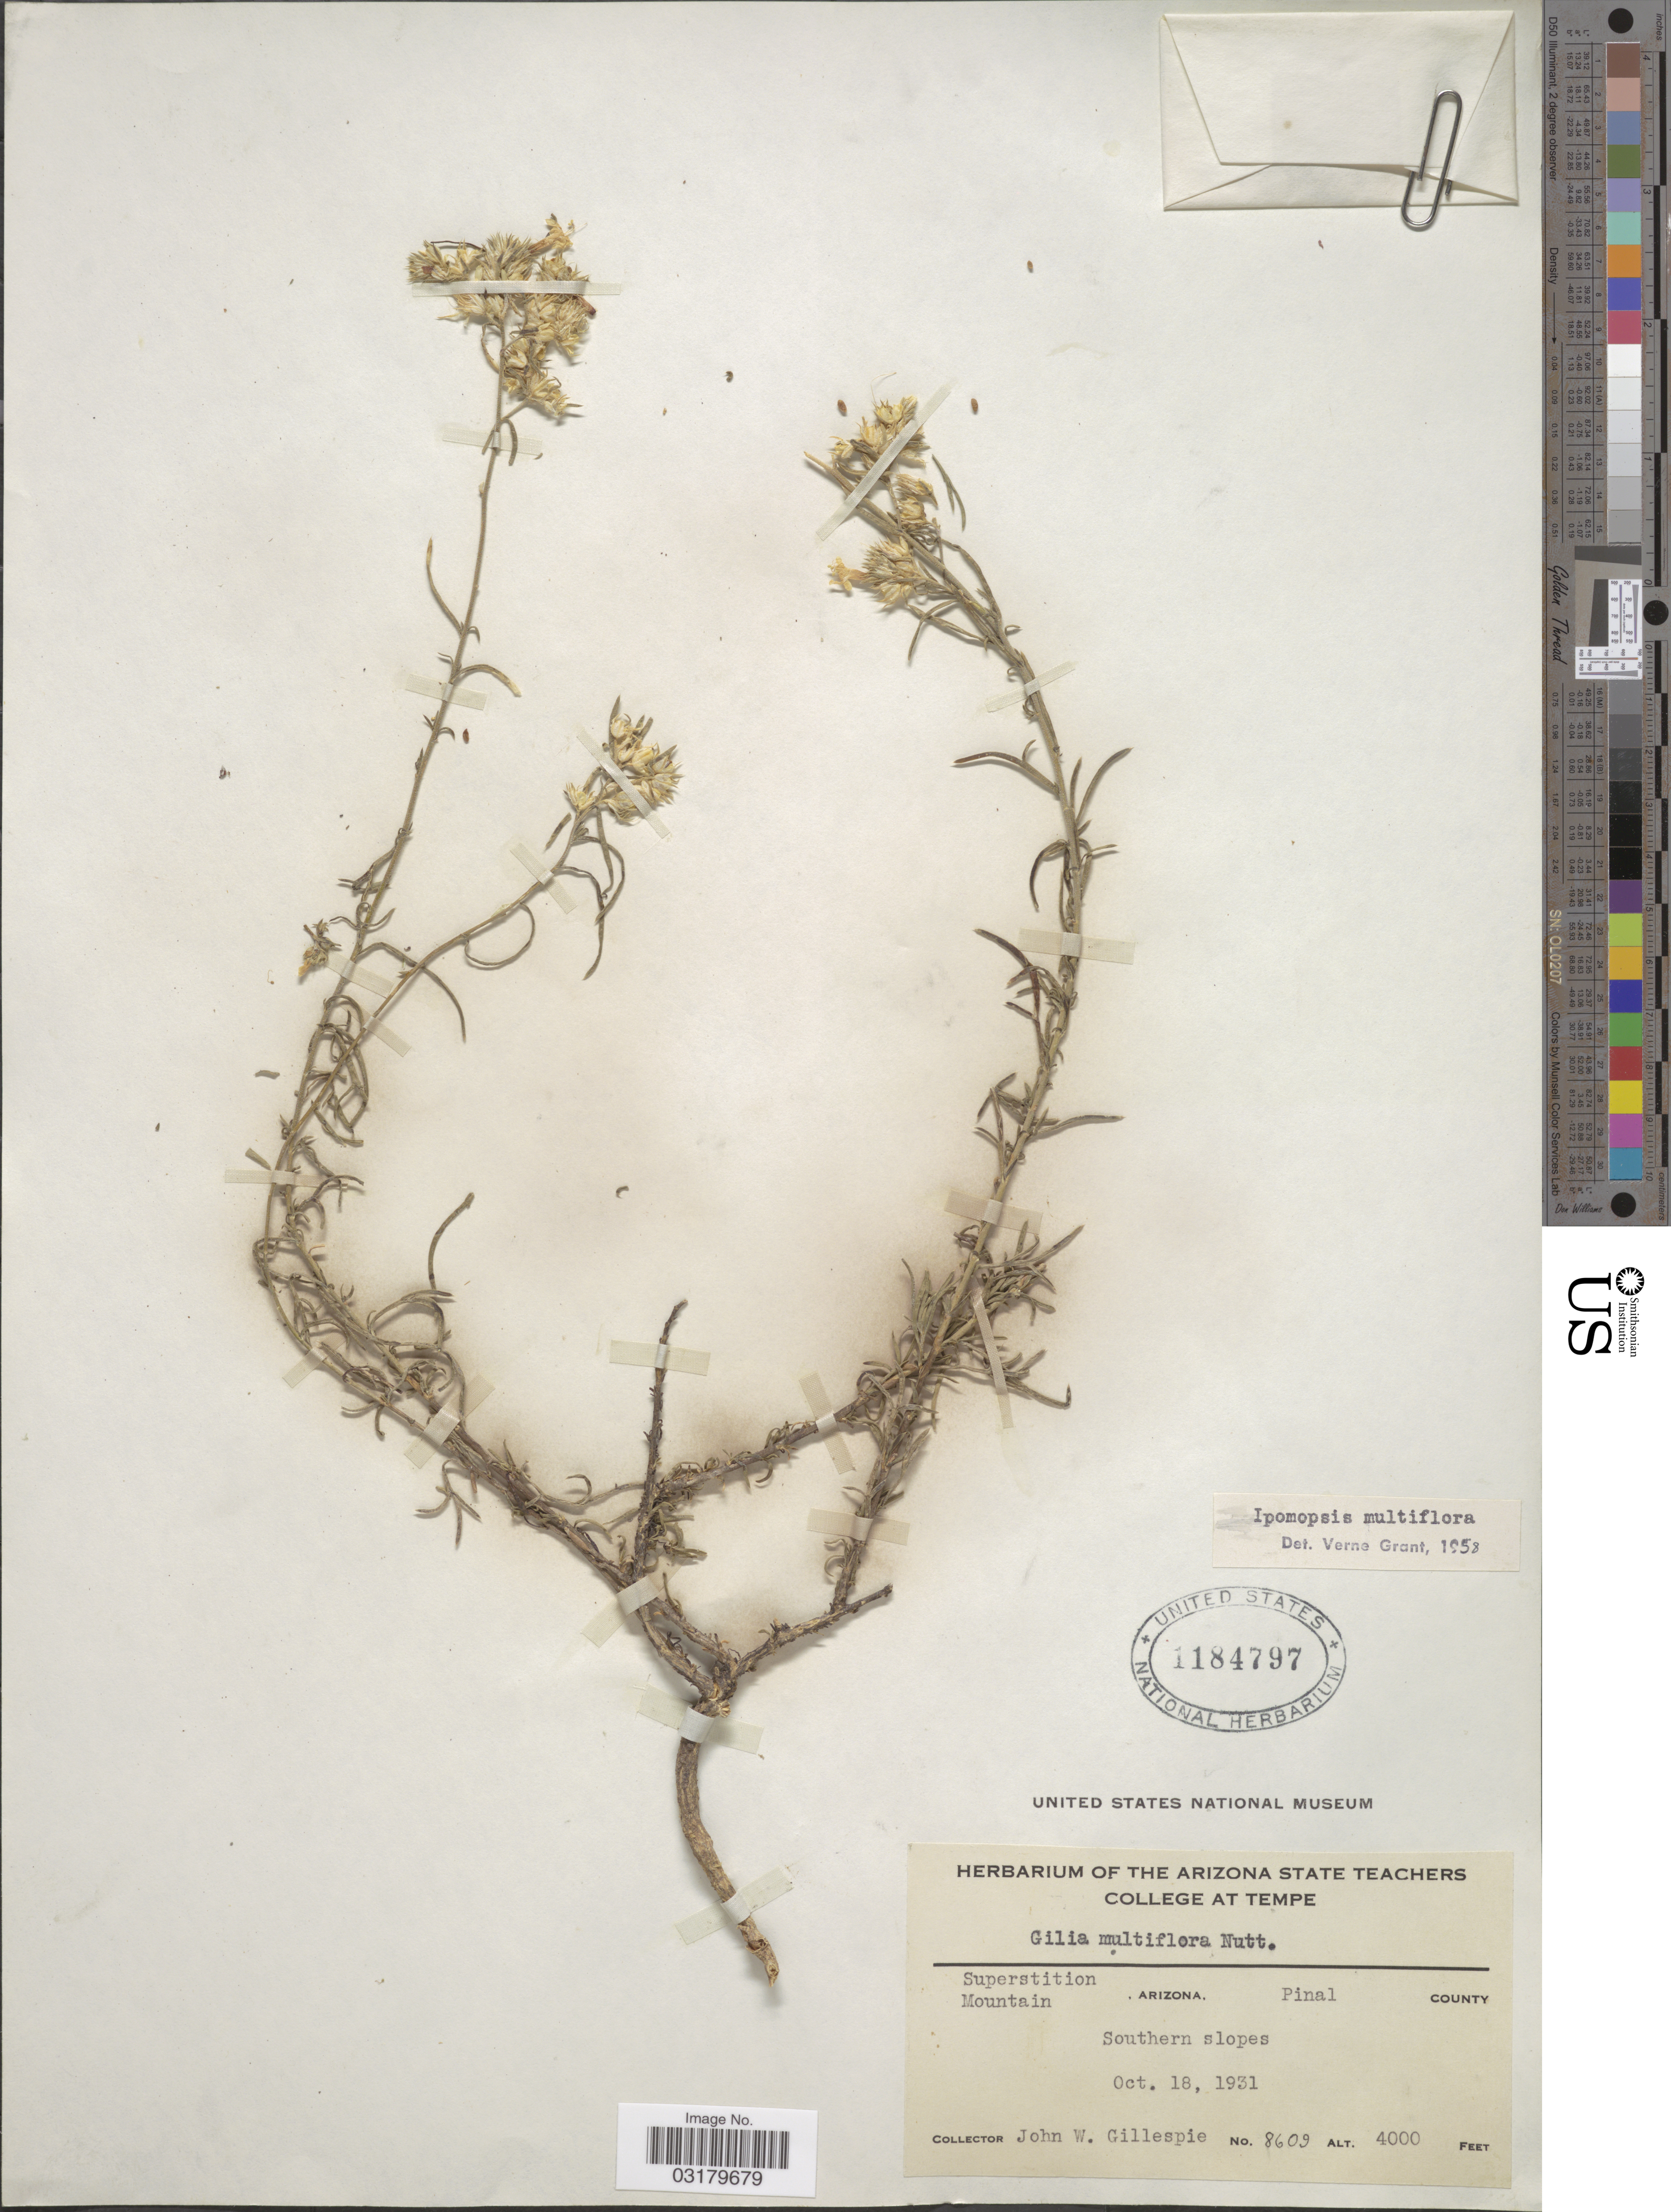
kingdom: Plantae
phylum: Tracheophyta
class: Magnoliopsida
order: Ericales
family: Polemoniaceae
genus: Ipomopsis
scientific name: Ipomopsis multiflora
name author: (Nutt.) V.E. Grant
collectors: J. W. Gillespie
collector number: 8609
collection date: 1931-10-18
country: United States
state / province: Arizona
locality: Superstition Mountain, Pinal County. Southern slopes.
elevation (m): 1219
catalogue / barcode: US 1184797